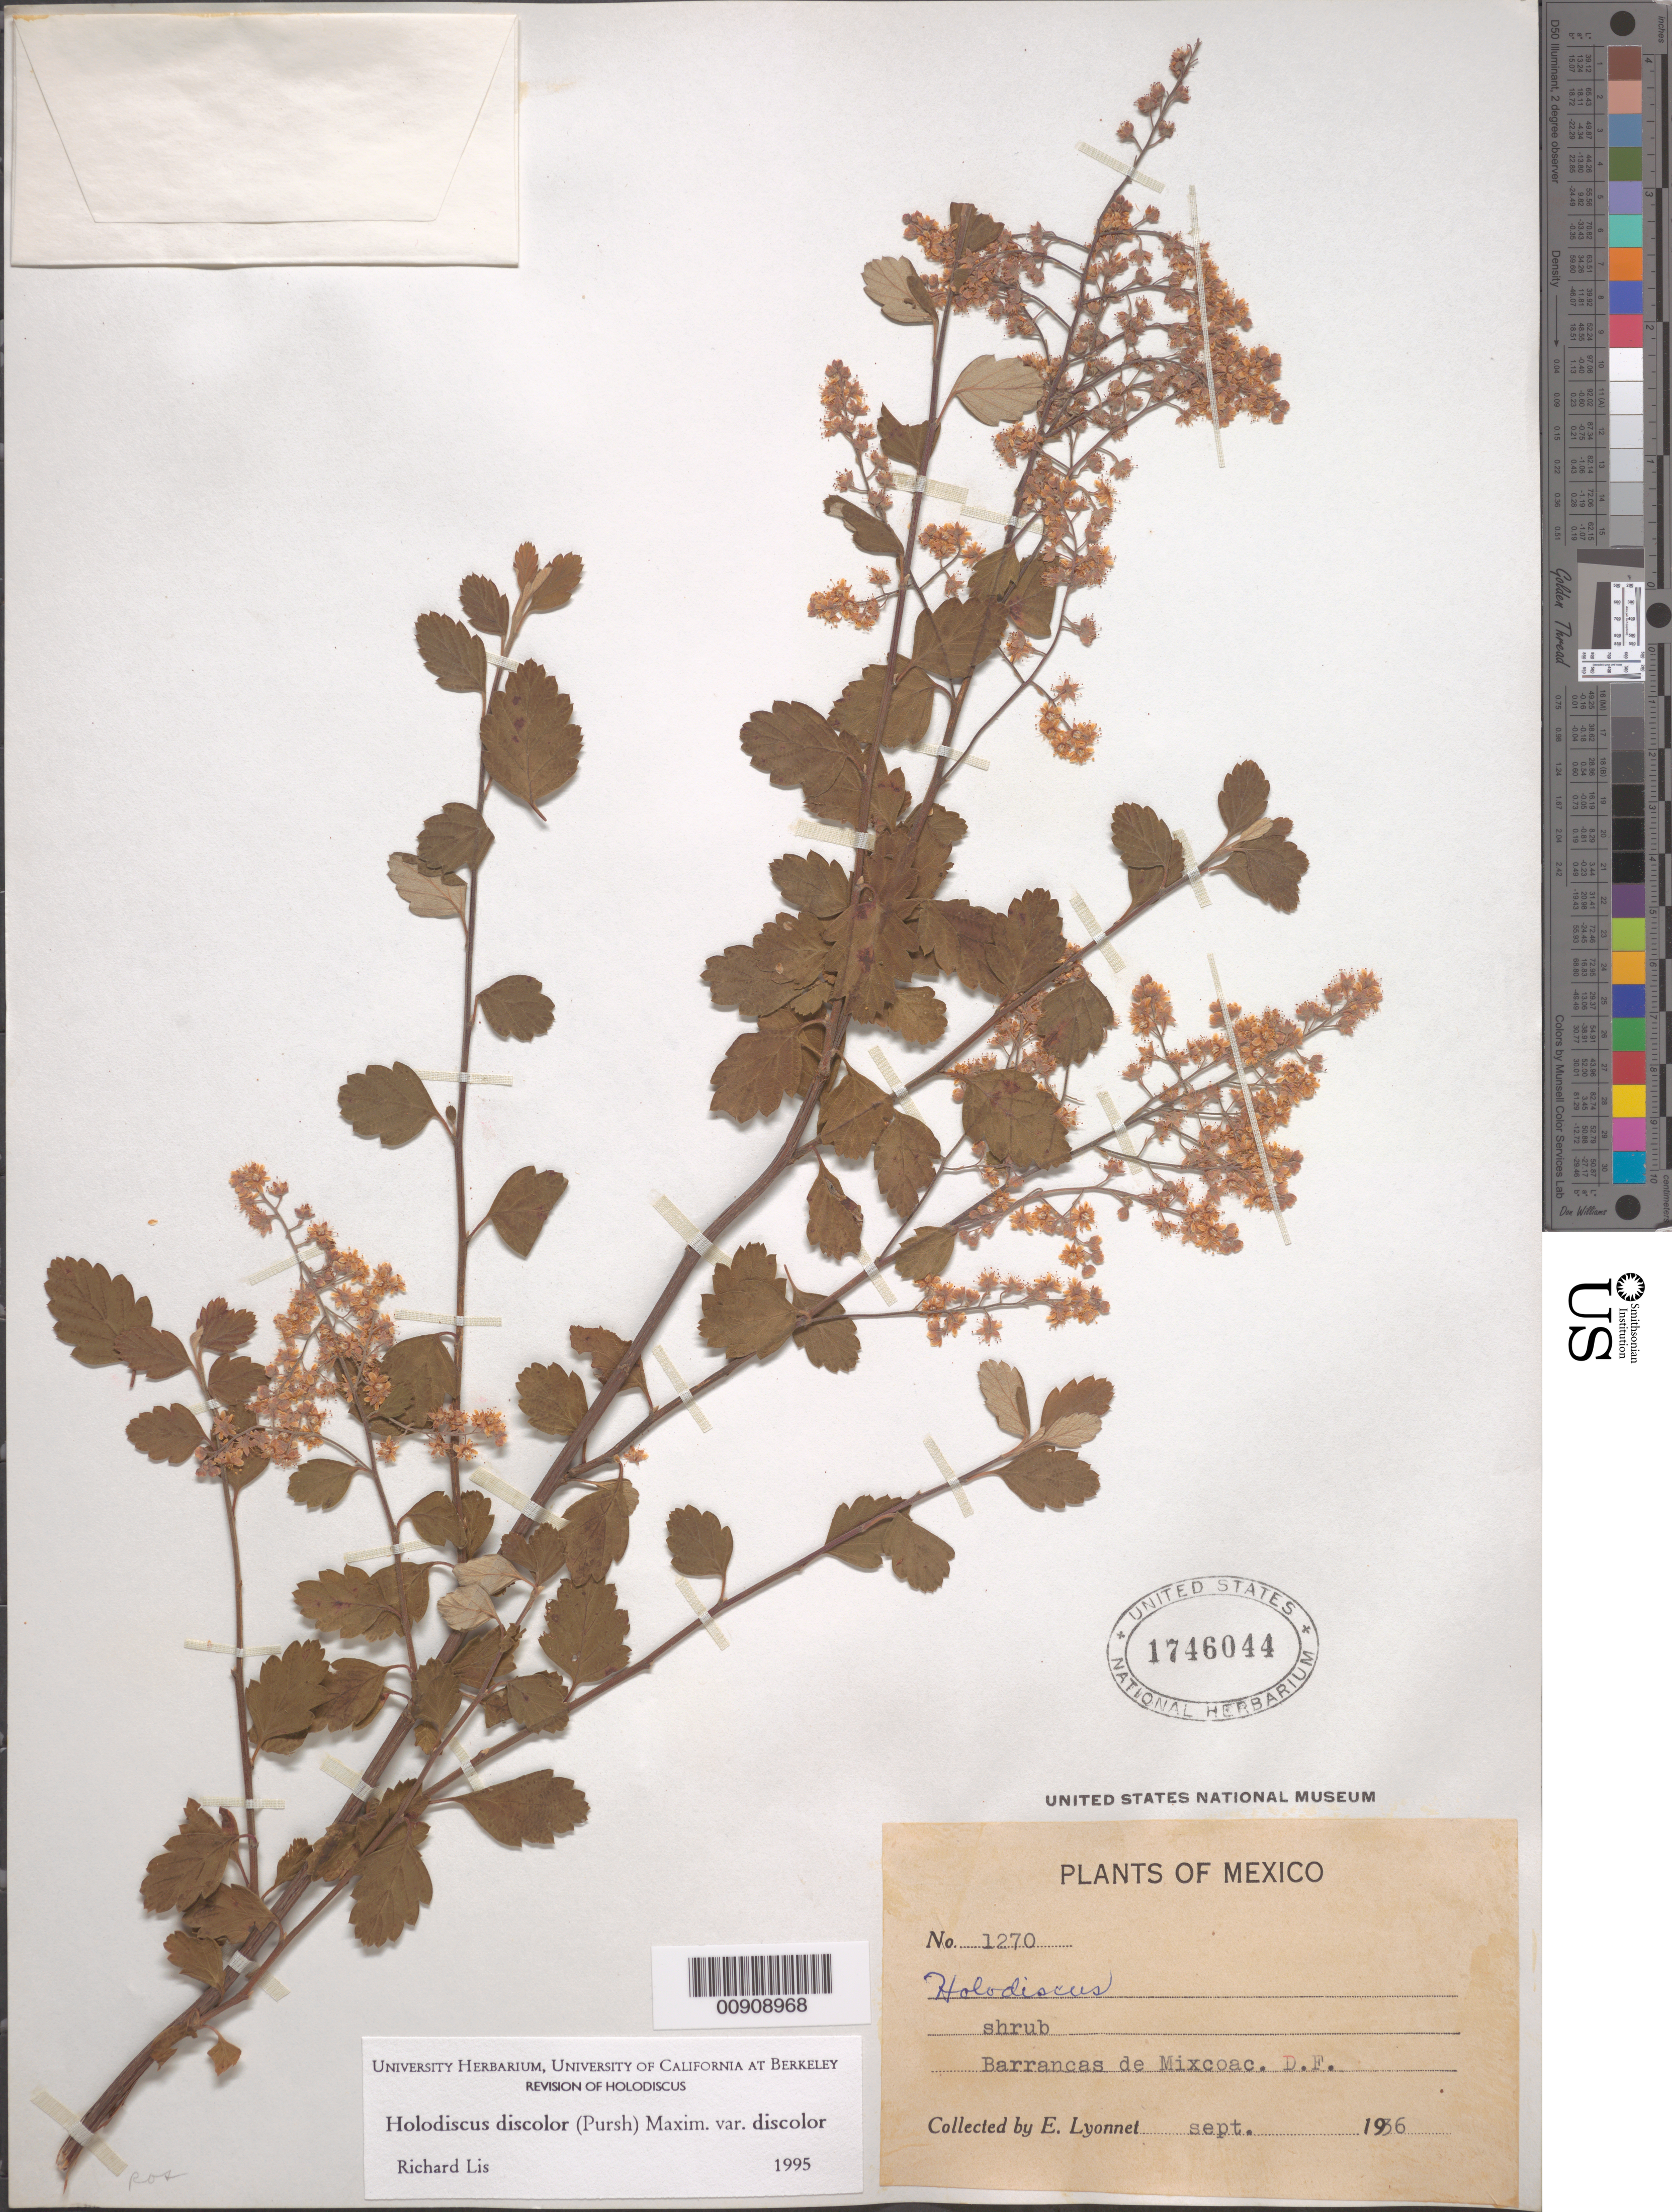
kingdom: Plantae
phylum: Tracheophyta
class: Magnoliopsida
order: Rosales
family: Rosaceae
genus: Holodiscus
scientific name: Holodiscus discolor var. discolor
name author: (Pursh) Maxim.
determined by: Lis, R.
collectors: Bro. E. Lyonnet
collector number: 1270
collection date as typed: Sep 1936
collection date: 1936-09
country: Mexico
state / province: Distrito Federal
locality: Barrancas de Mixcoac, D.F.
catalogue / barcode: US 1746044